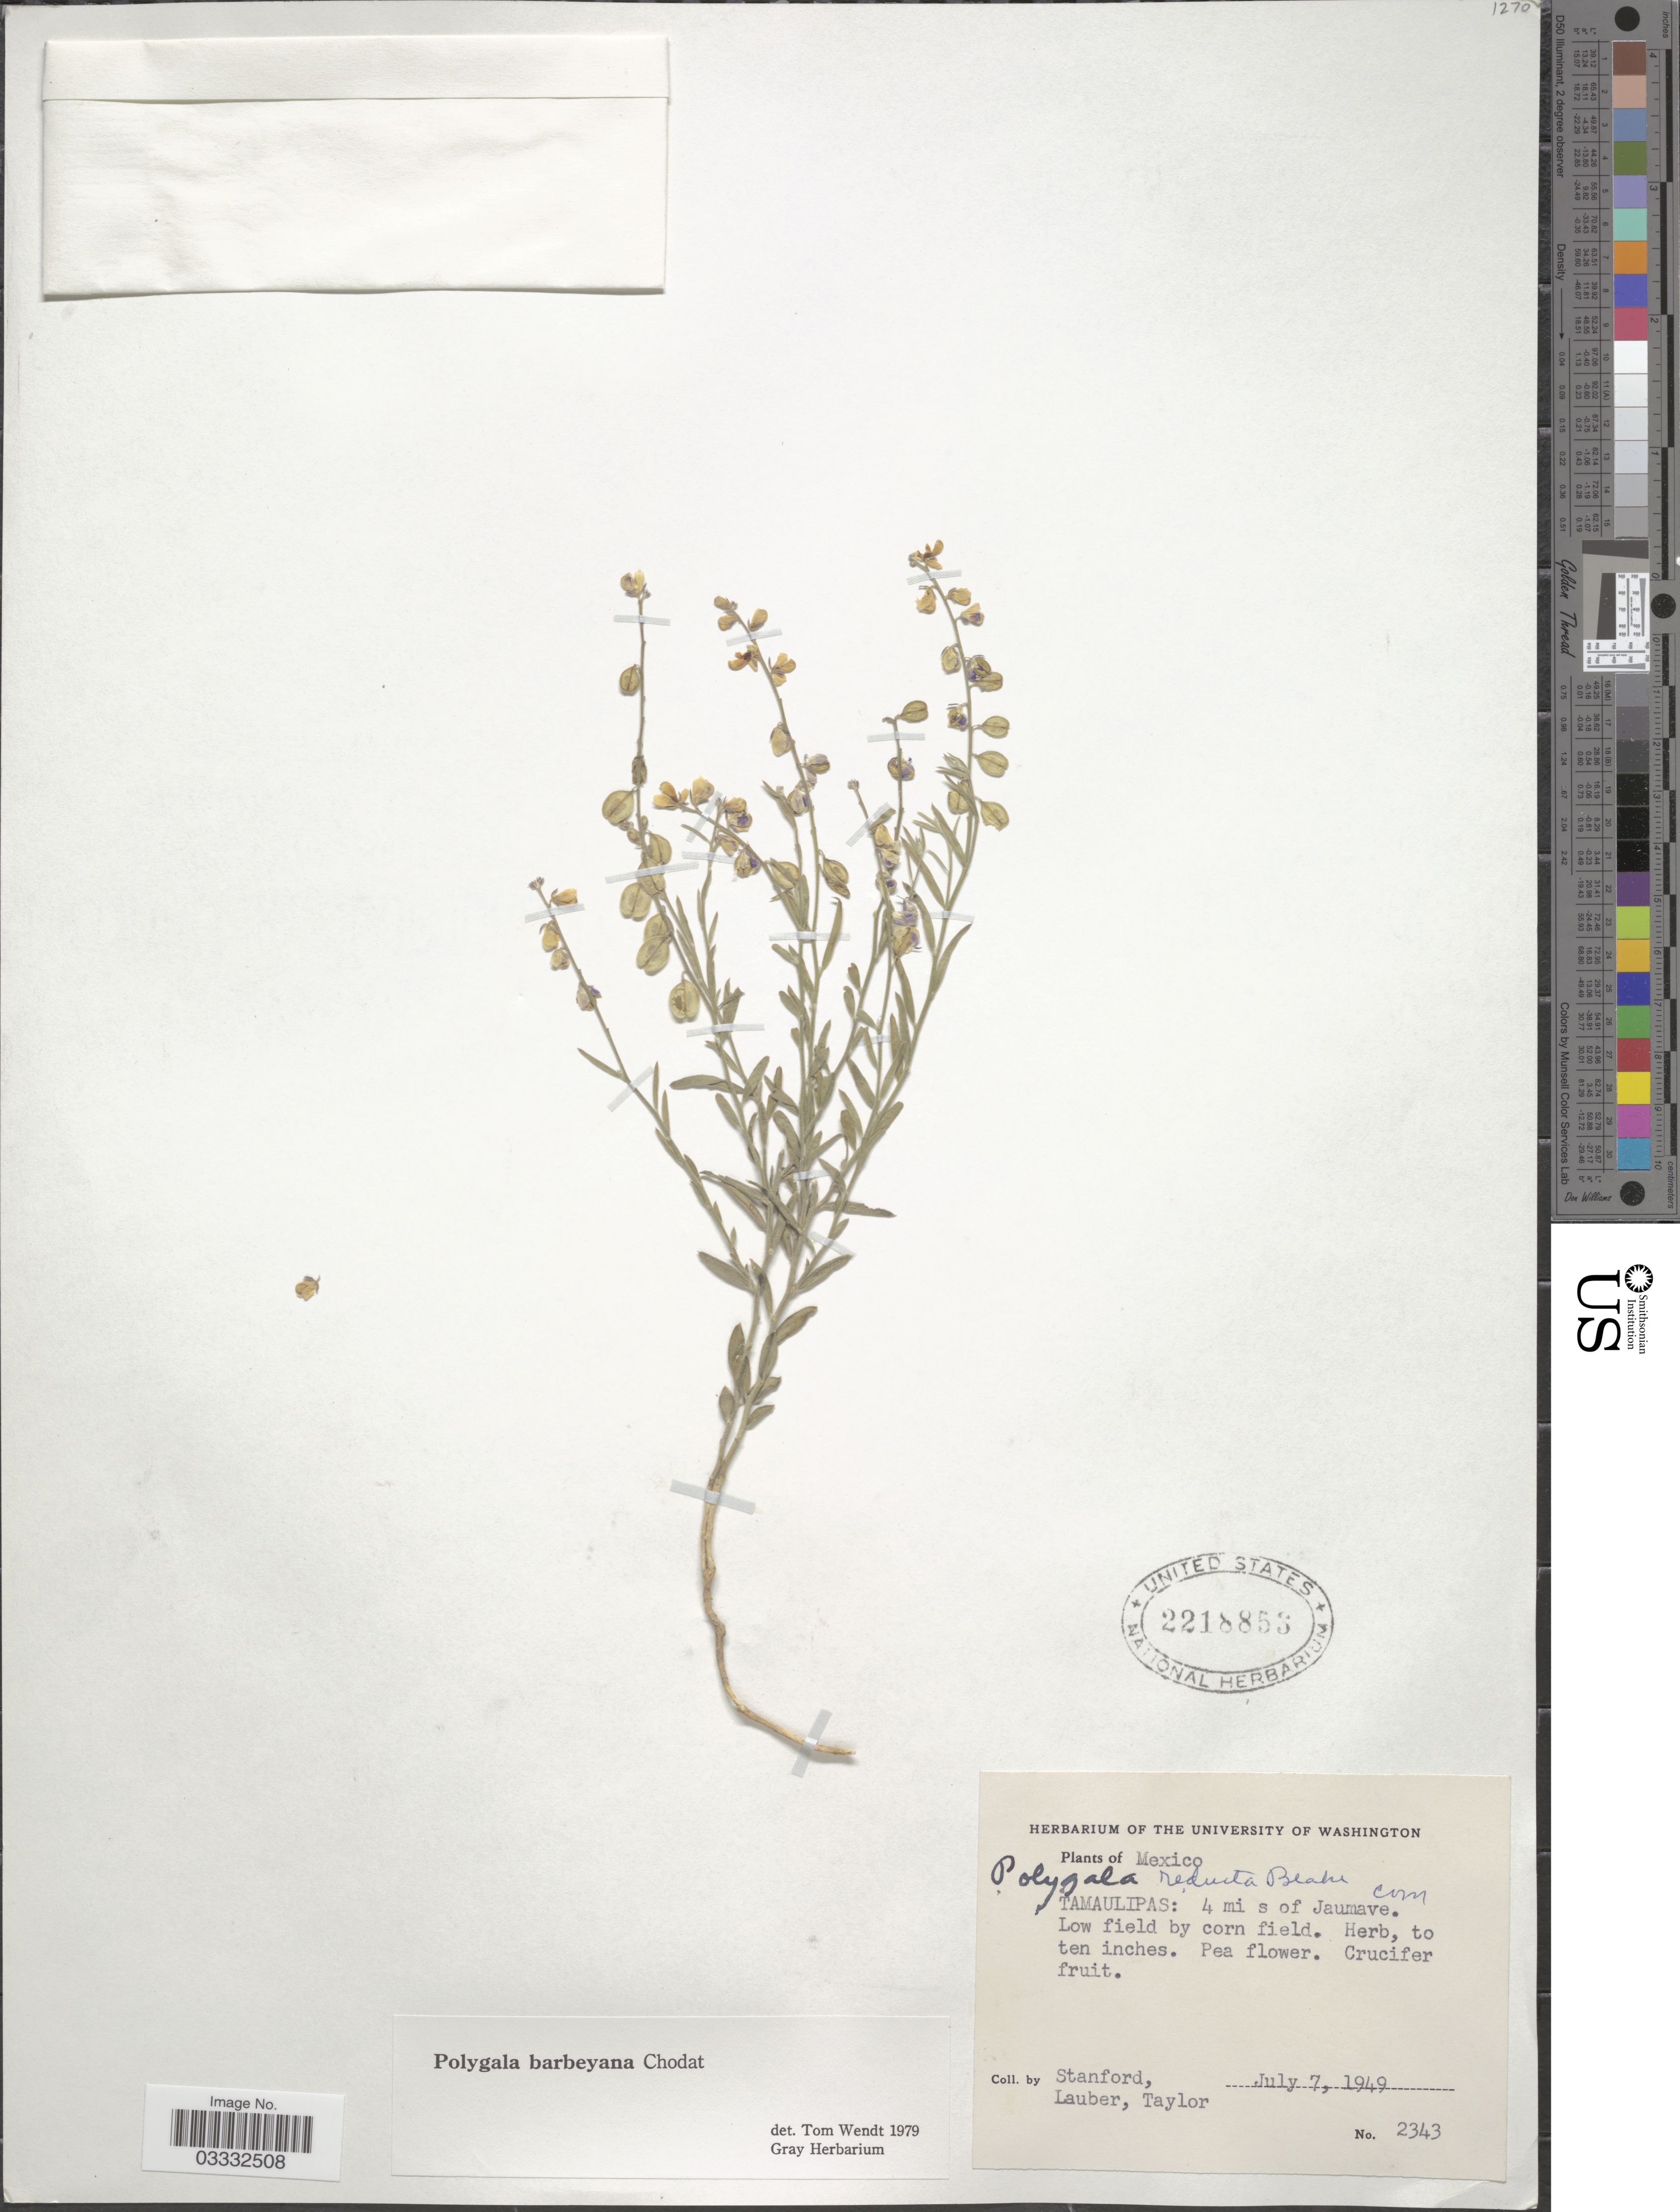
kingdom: Plantae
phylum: Tracheophyta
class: Magnoliopsida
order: Fabales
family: Polygalaceae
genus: Hebecarpa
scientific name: Hebecarpa barbeyana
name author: (Chodat) J.R. Abbott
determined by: Strong, Mark T., (BOT), Smithsonian Institution - National Museum of Natural History (UNITED STATES)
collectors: -. Stanford, Lauber, -- & -- Taylor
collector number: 2343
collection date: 1949-07-07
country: Mexico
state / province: Tamaulipas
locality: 4 mi s of Jaumave.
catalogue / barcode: US 2218853